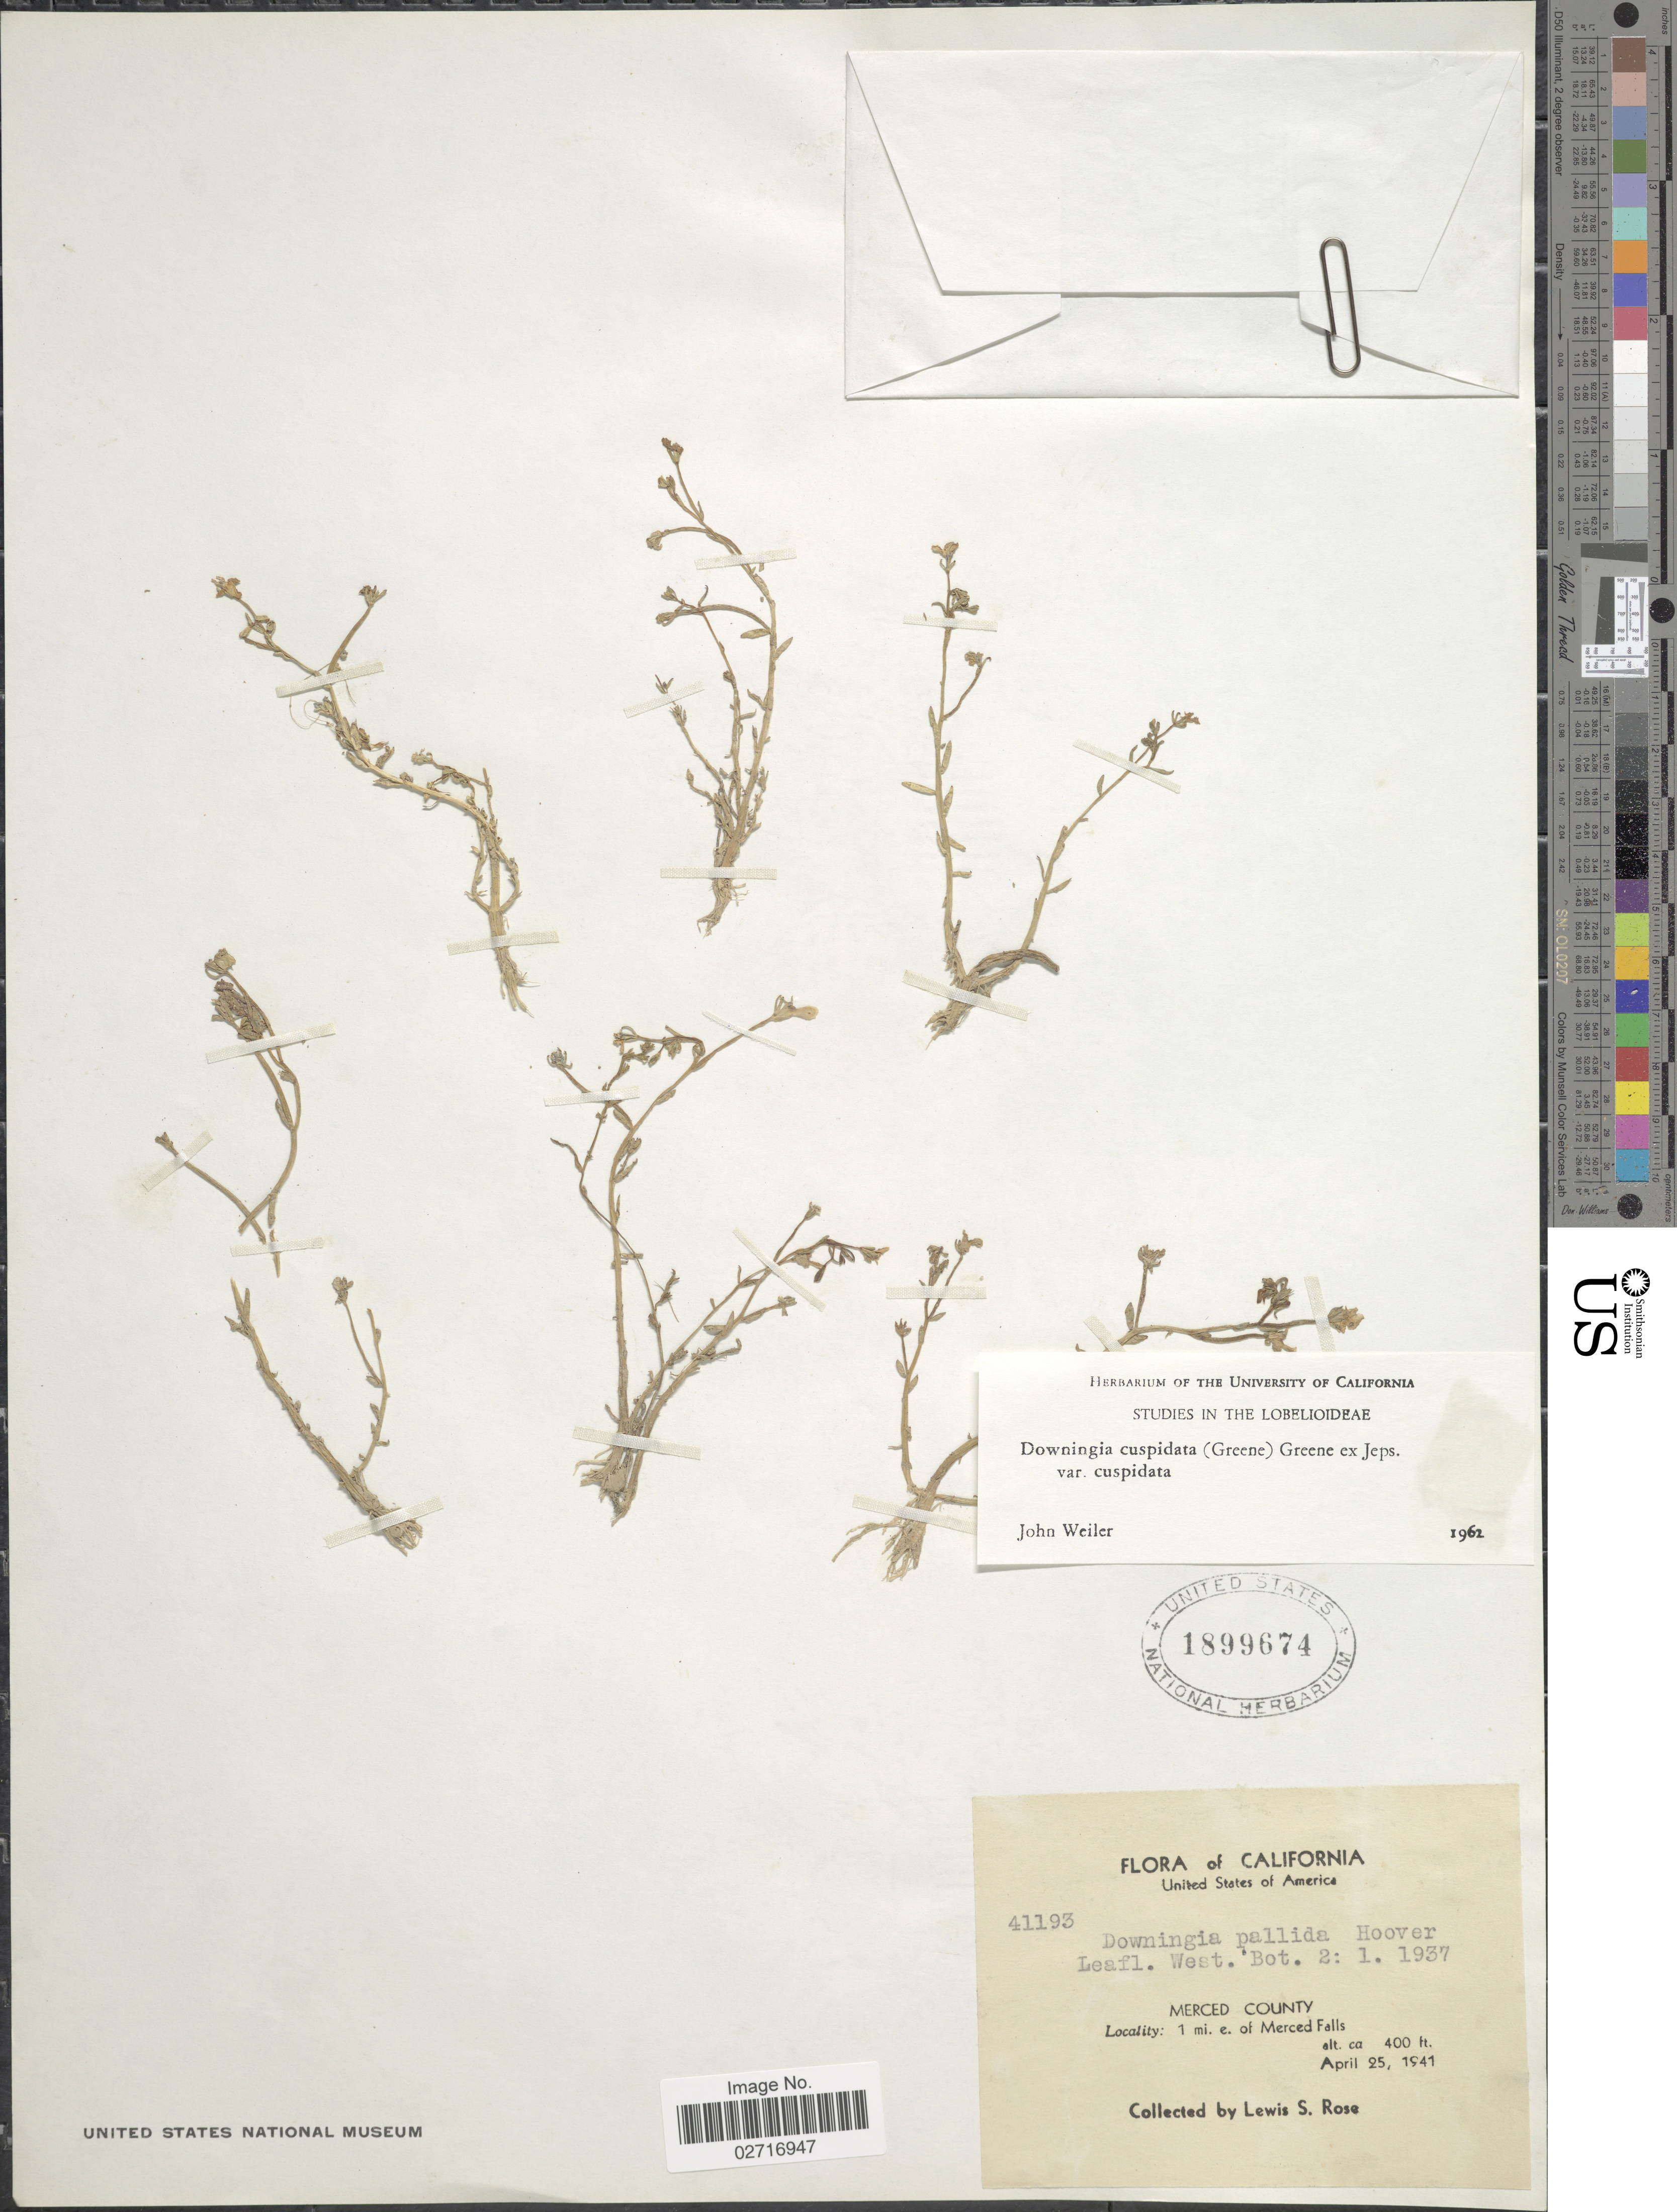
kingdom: Plantae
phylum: Tracheophyta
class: Magnoliopsida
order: Asterales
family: Campanulaceae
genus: Downingia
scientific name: Downingia cuspidata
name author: (Greene) Rattan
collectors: L. S. Rose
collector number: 41193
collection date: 1941-04-25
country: United States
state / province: California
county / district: Merced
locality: Merced County. 1 mi e. of Merced Falls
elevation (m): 122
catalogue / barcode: US 1899674